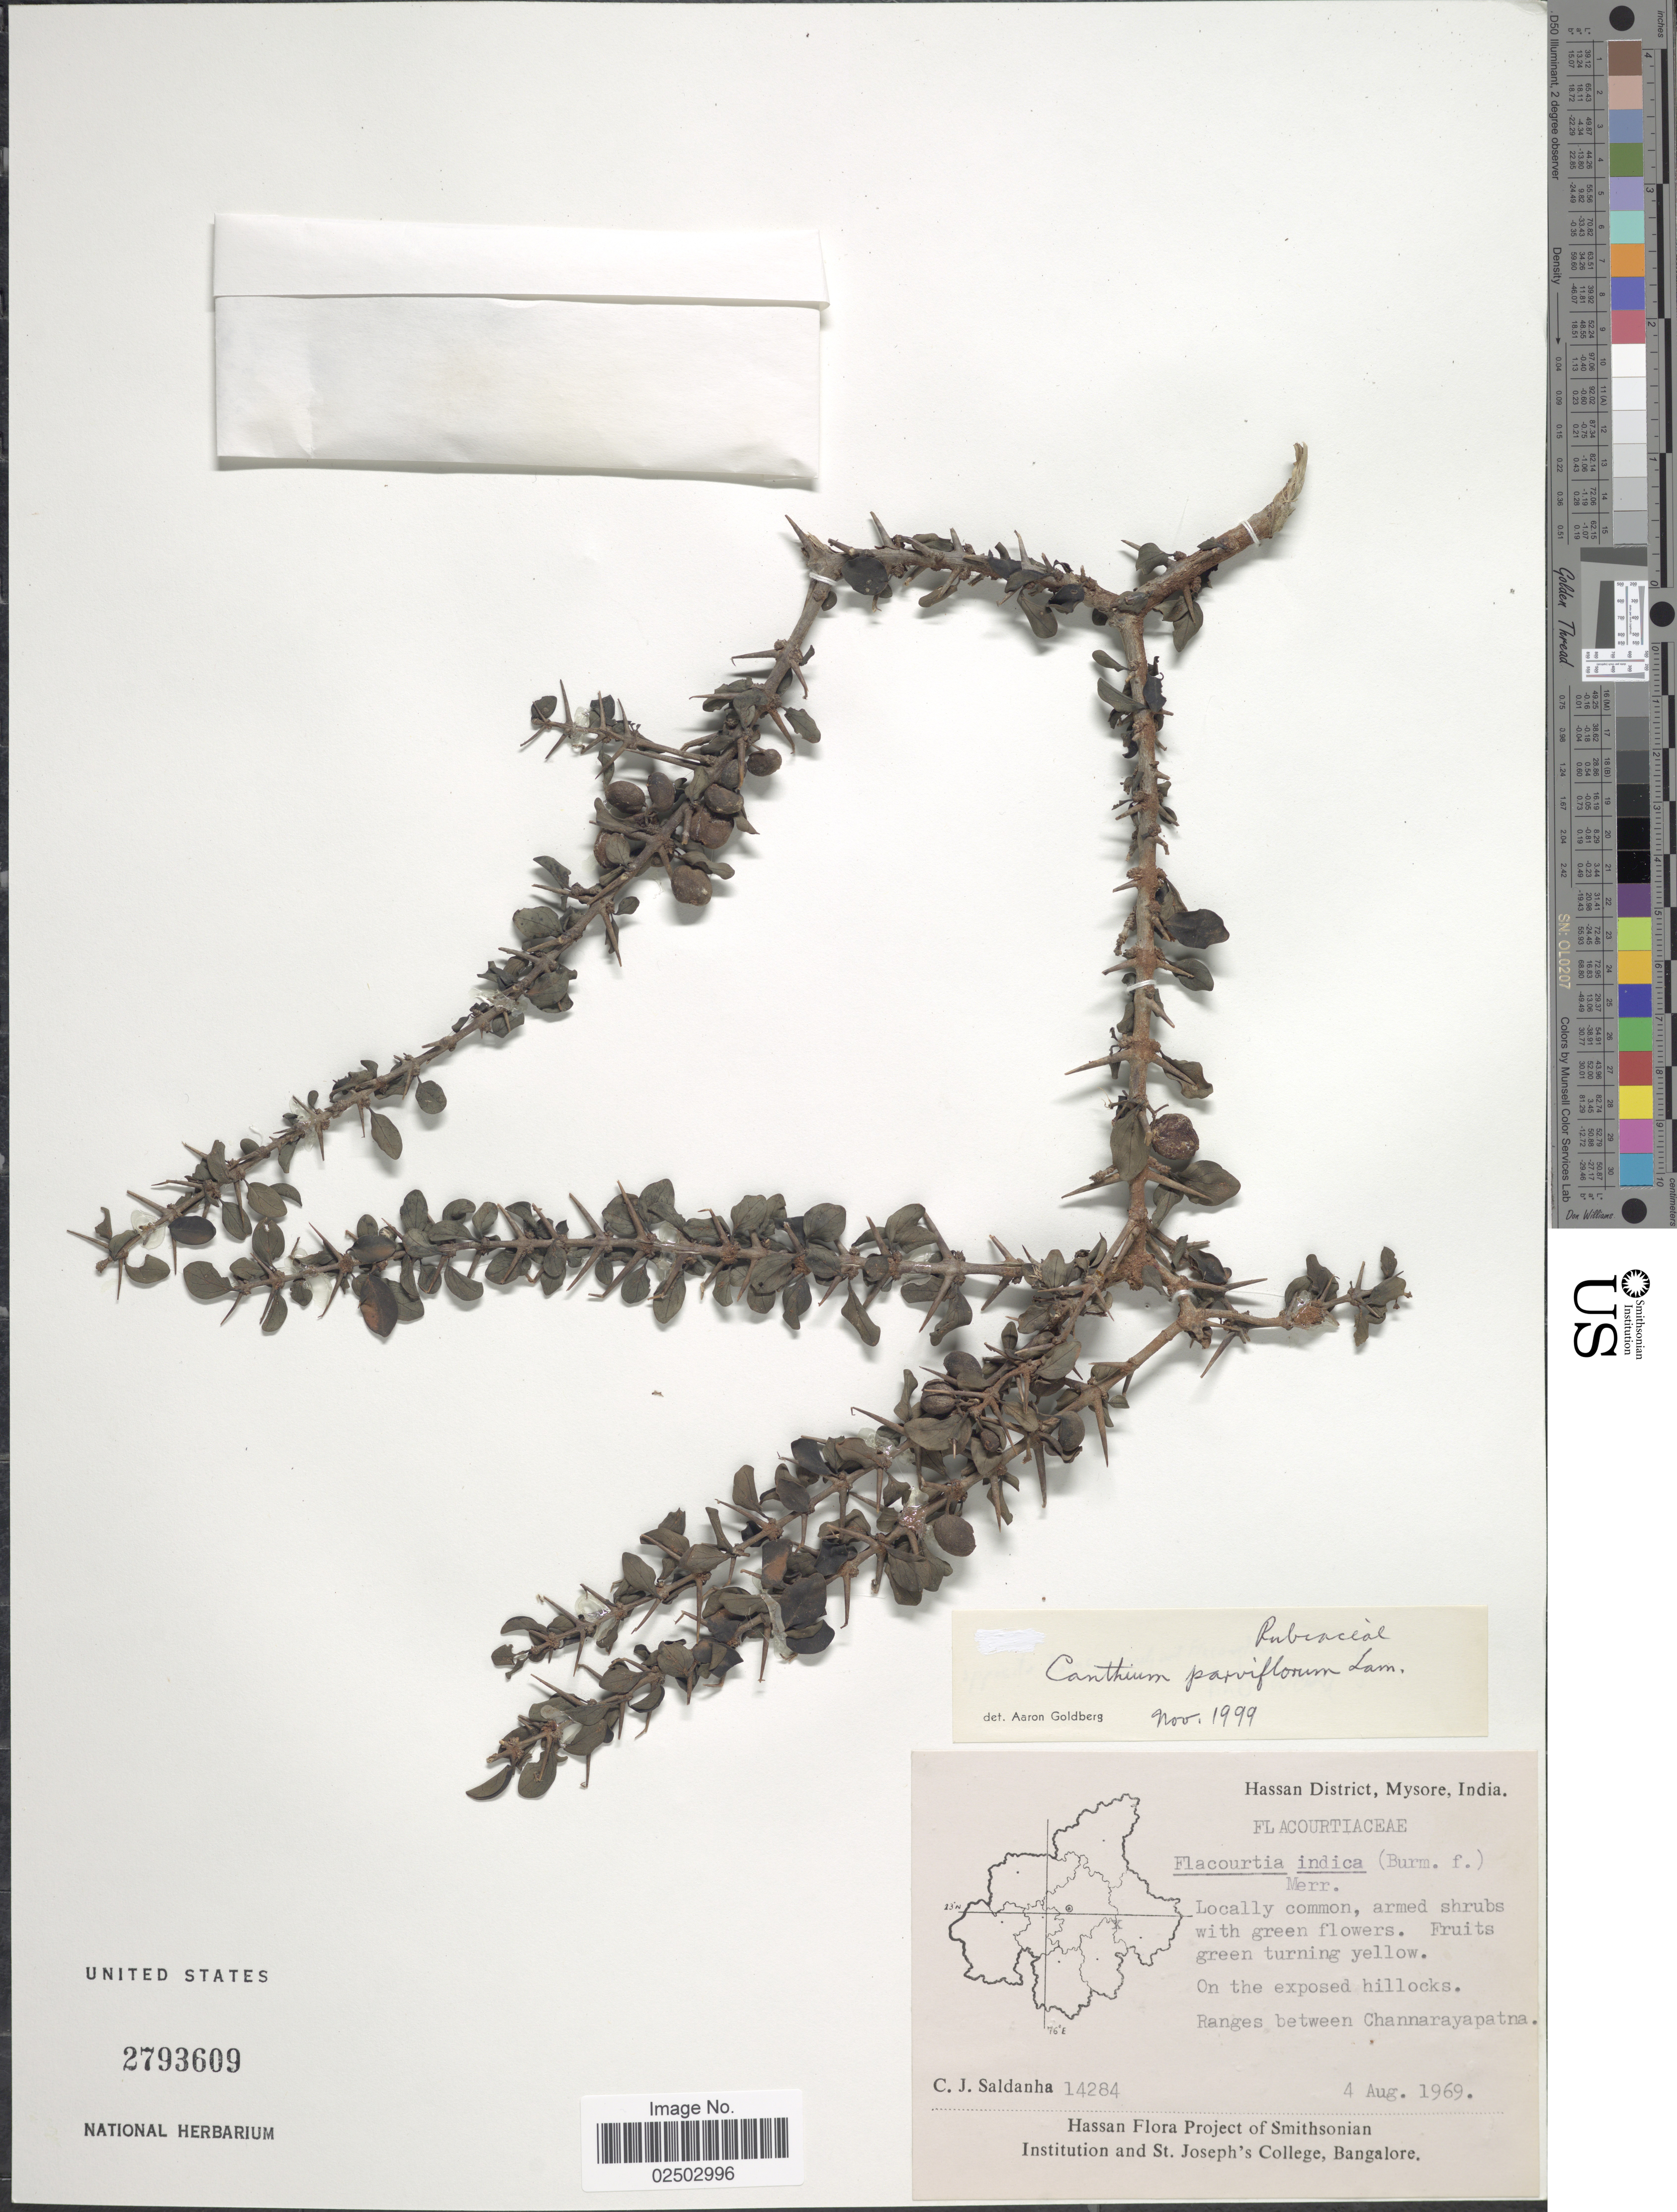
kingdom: Plantae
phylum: Tracheophyta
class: Magnoliopsida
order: Gentianales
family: Rubiaceae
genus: Canthium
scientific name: Canthium parviflorum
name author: Lam.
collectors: C. J. Saldanha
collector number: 14284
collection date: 1969-08-04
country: India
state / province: Karnataka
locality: Hassan District, Mysore, on the exposed hillocks, ranges between Channarayapatna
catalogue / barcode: US 2793609